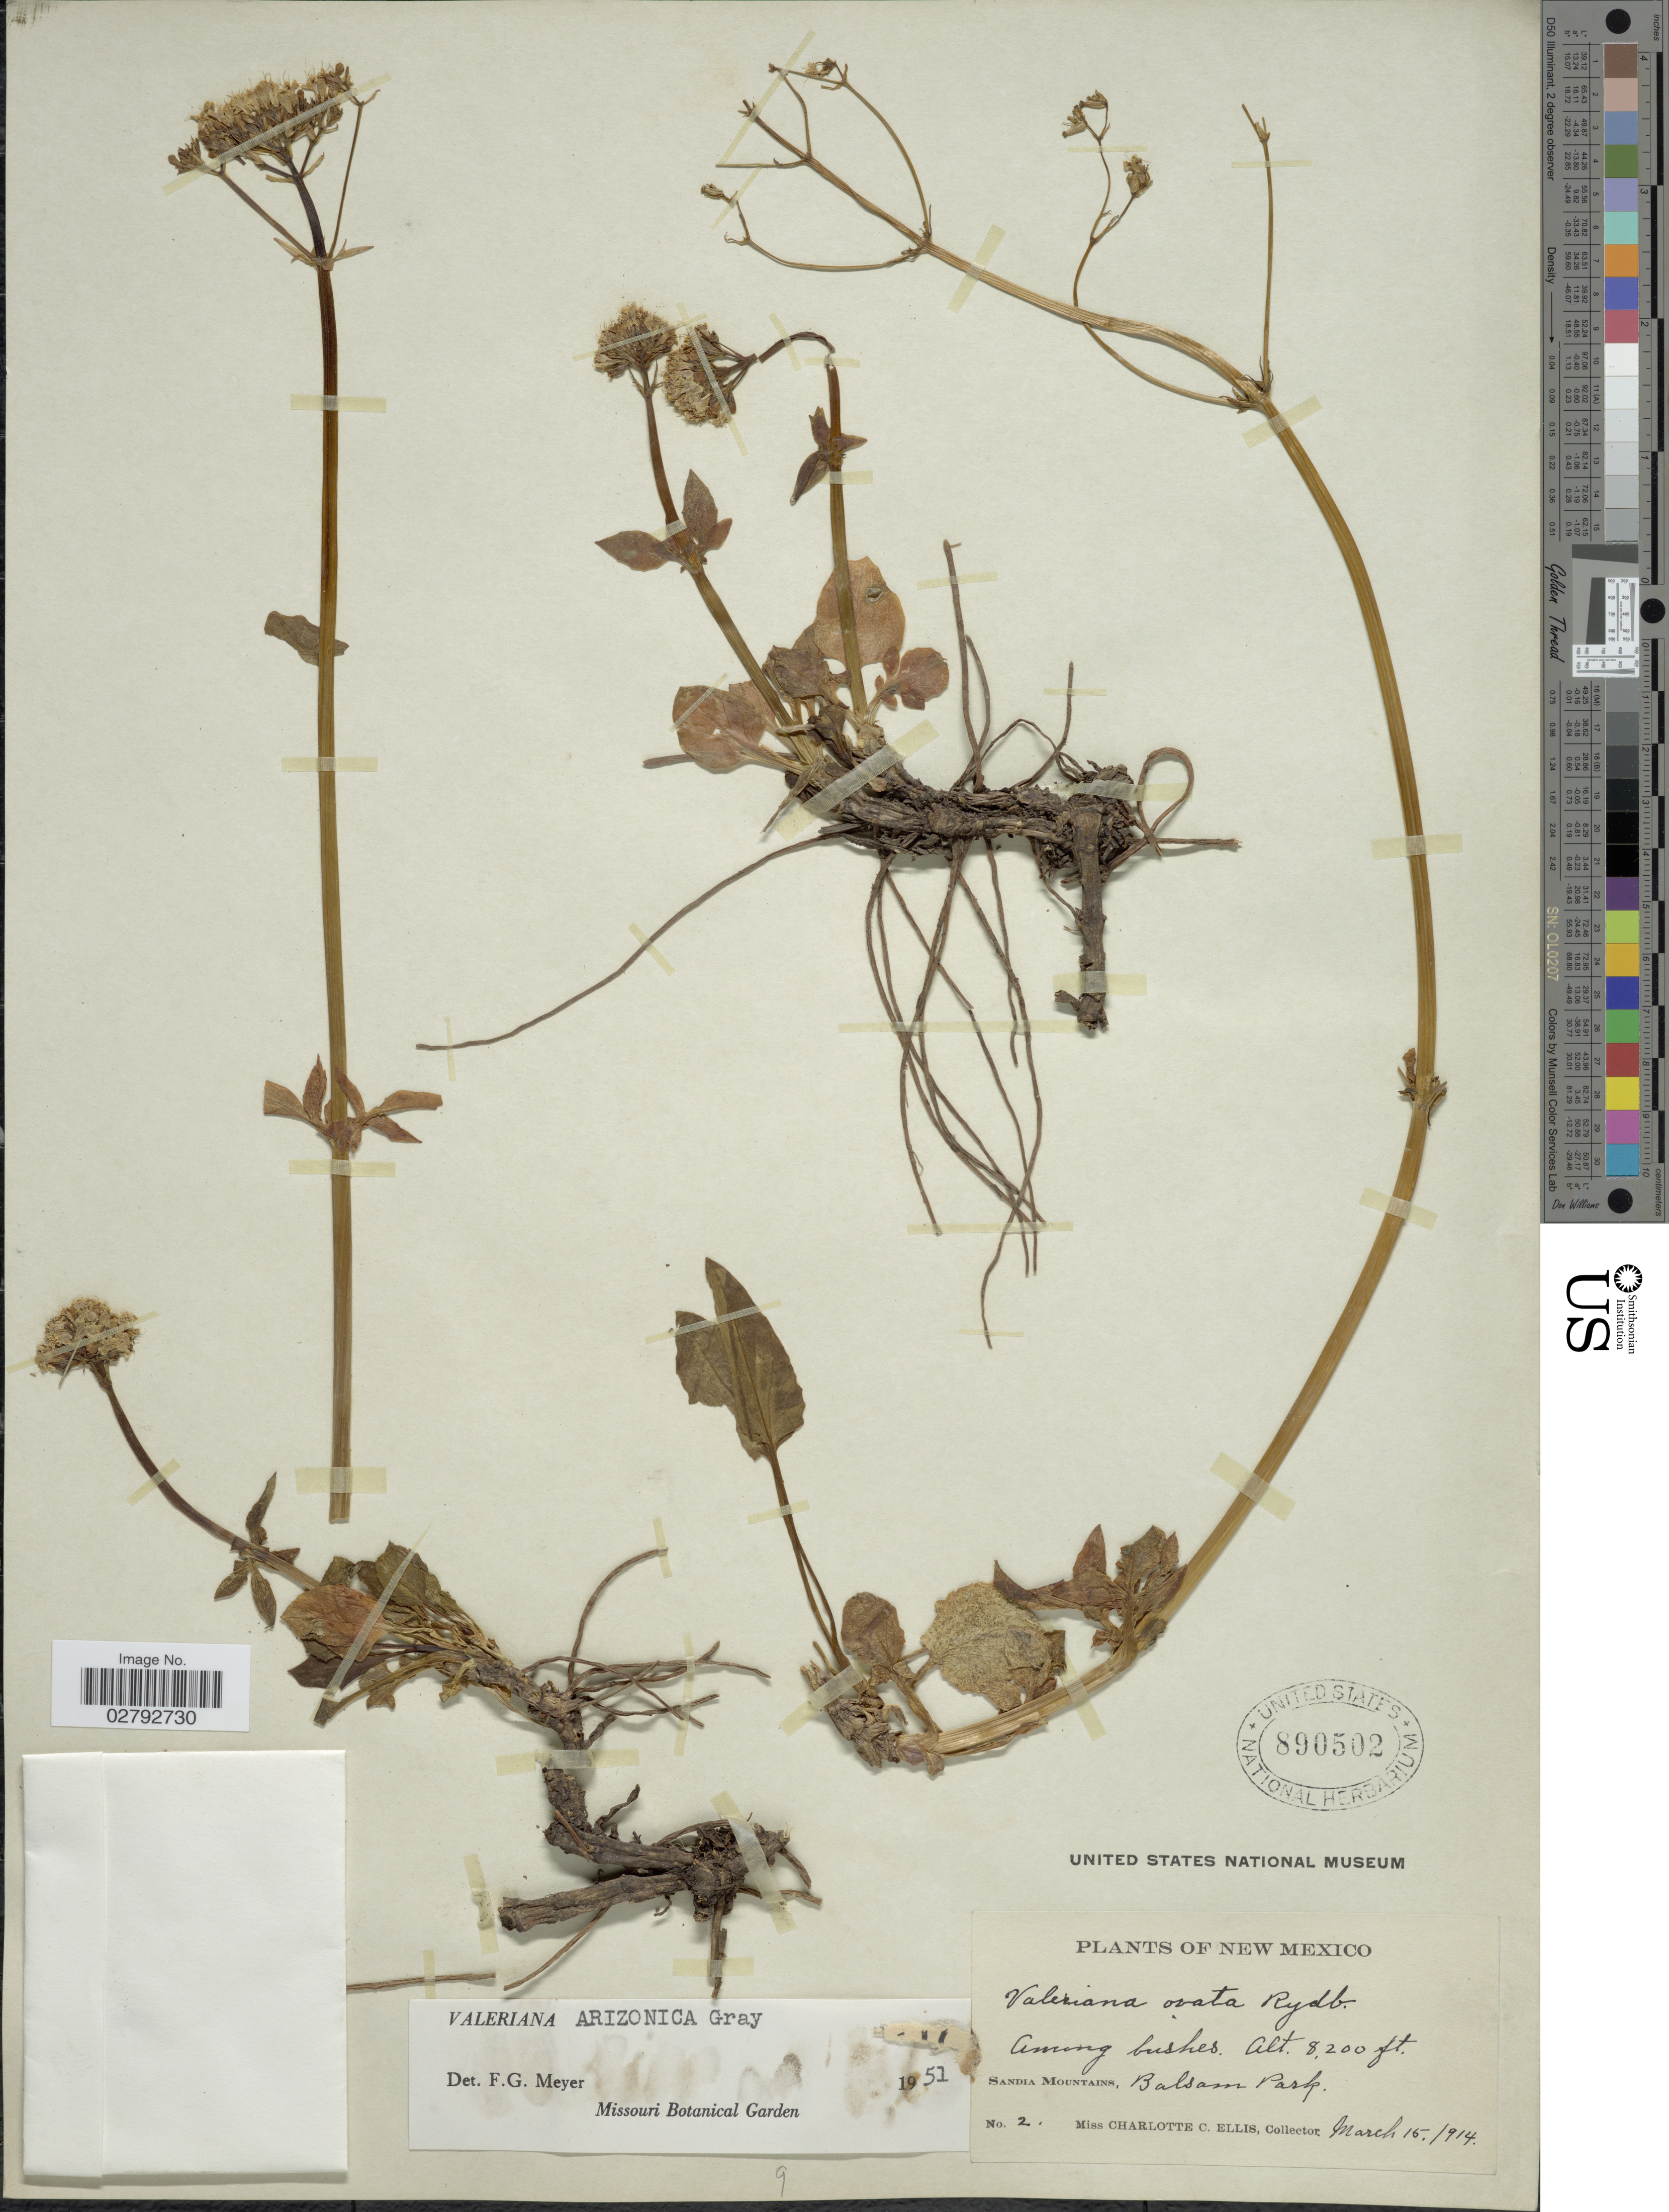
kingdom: Plantae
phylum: Tracheophyta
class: Magnoliopsida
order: Dipsacales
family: Caprifoliaceae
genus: Valeriana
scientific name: Valeriana arizonica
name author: A. Gray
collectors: C. C. Ellis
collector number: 2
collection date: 1914-03-15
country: United States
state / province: New Mexico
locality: Sandia Mountains, Balsam Park.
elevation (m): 2499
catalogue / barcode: US 890502